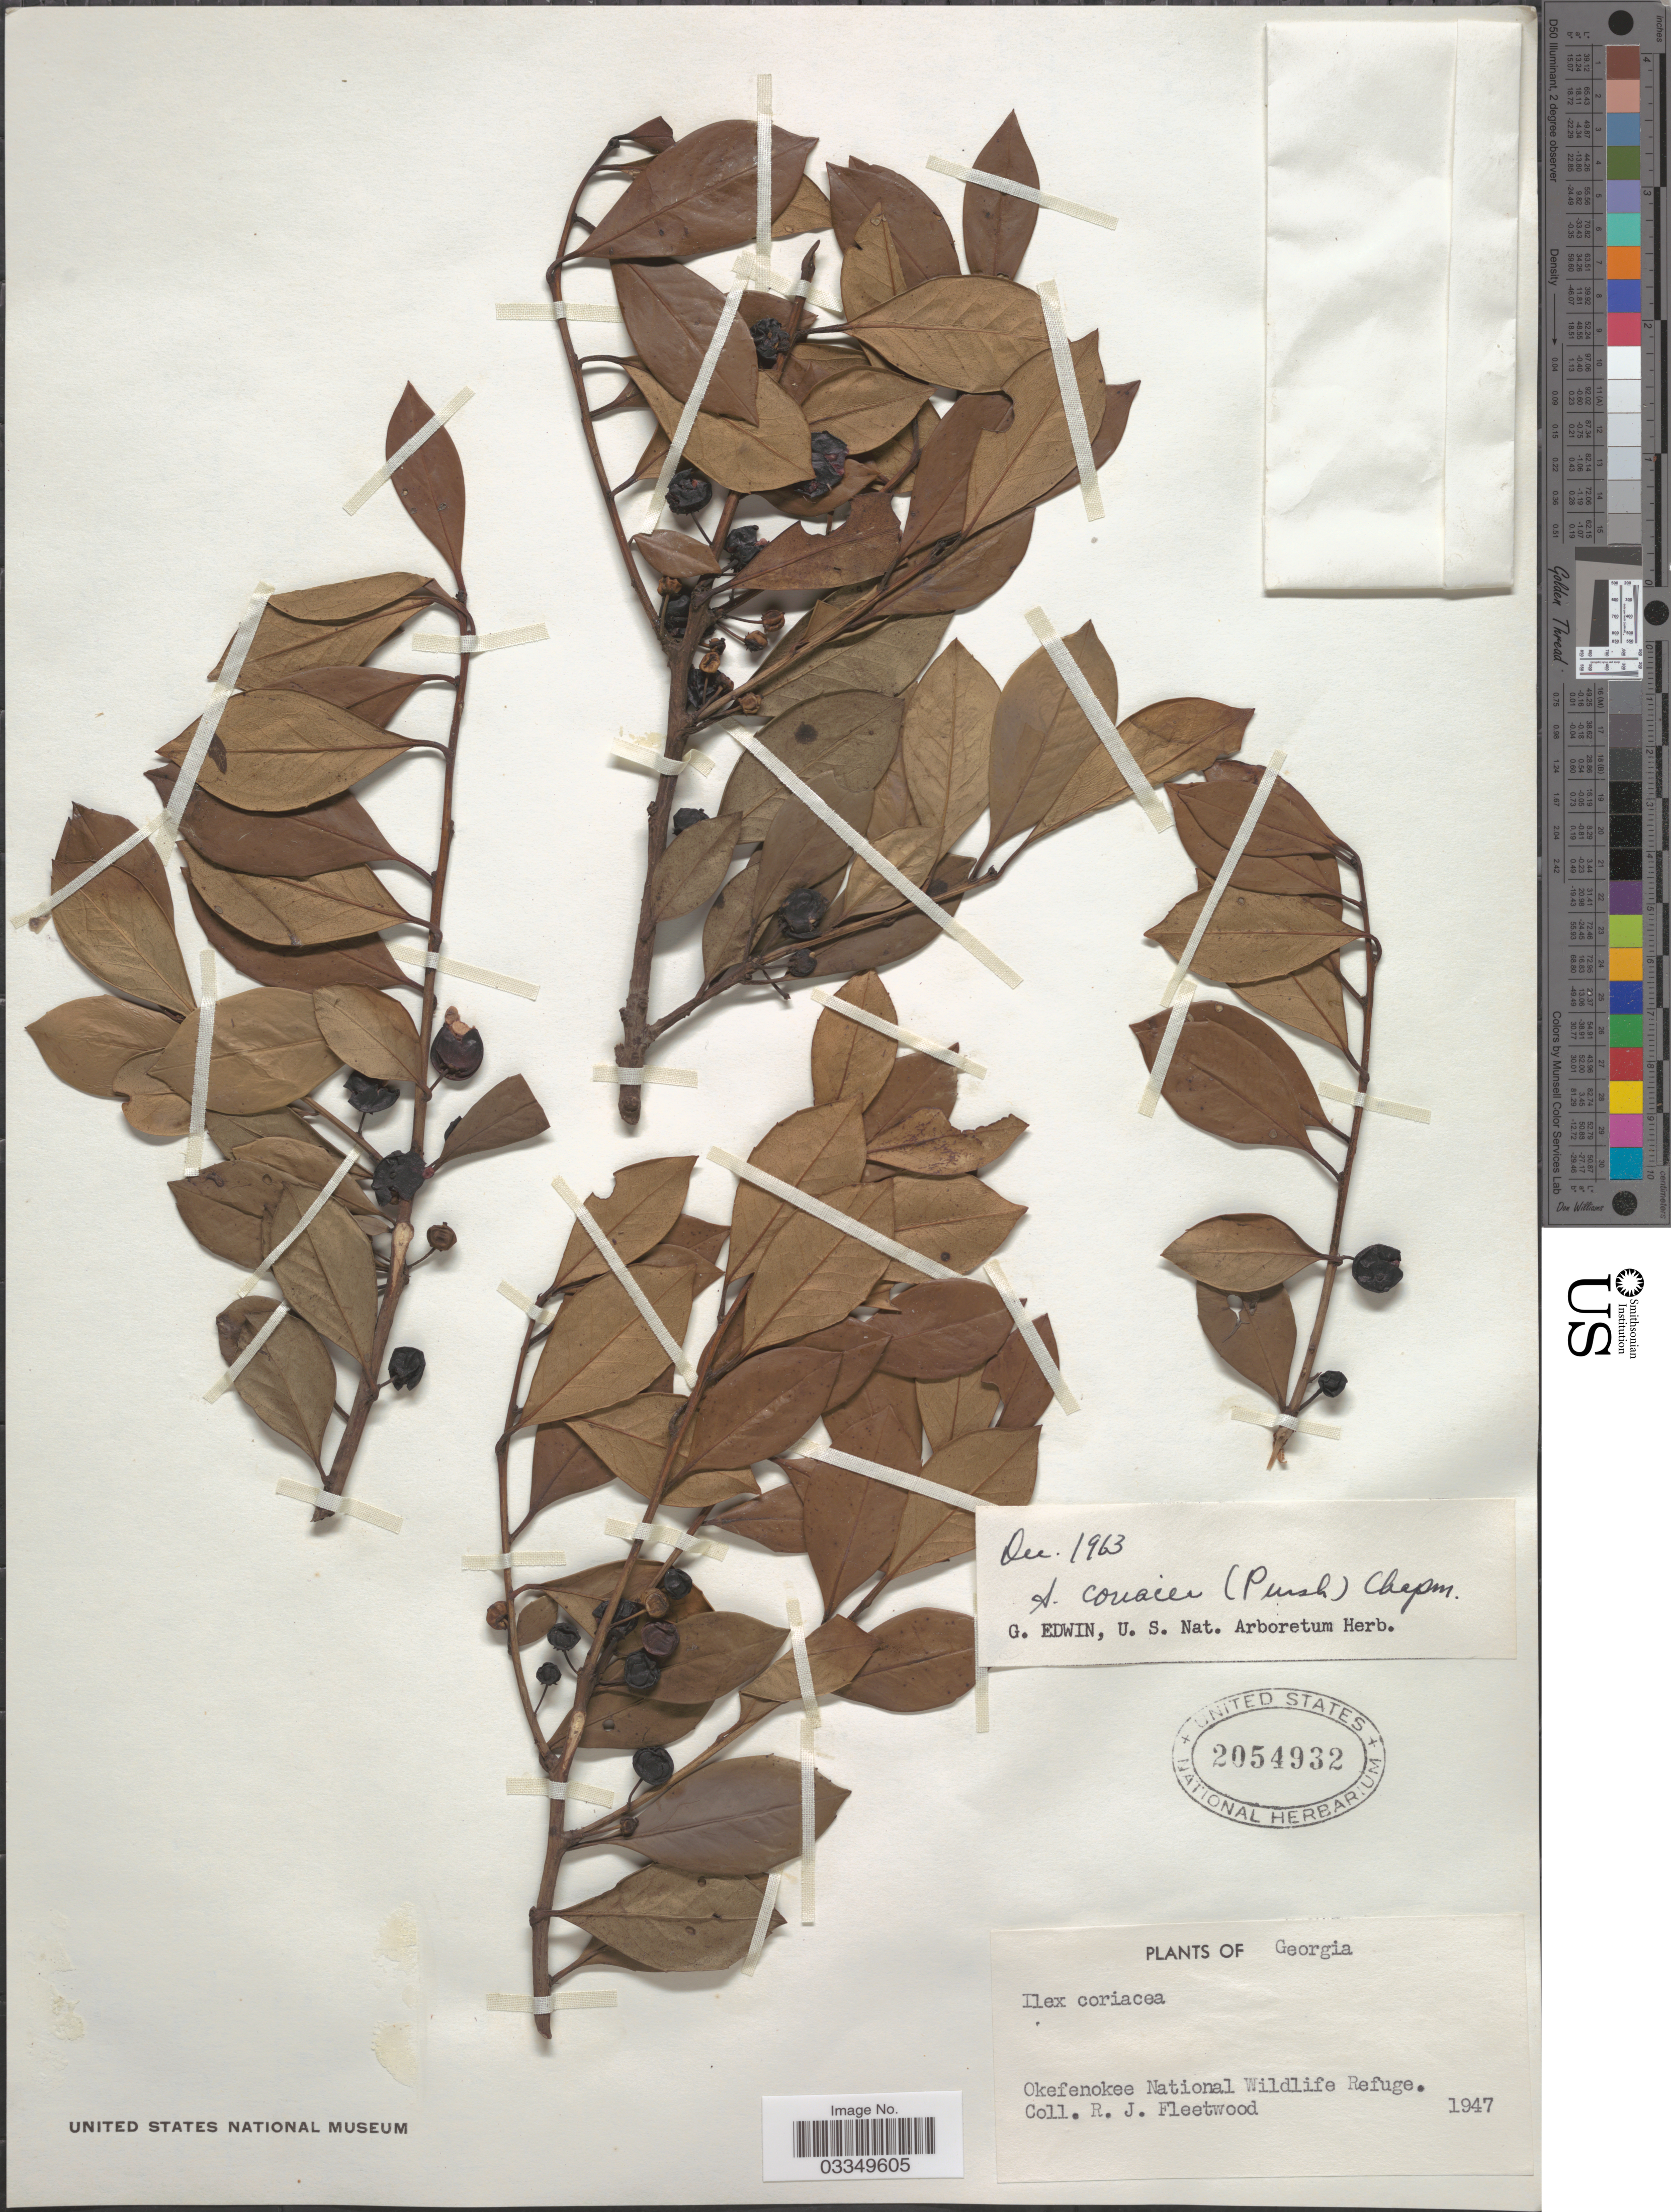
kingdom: Plantae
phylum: Tracheophyta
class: Magnoliopsida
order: Aquifoliales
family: Aquifoliaceae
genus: Ilex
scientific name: Ilex coriacea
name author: (Pursh) Chapm.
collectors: R. J. Fleetwood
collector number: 1947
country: United States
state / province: Georgia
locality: Okefenokee National WildlifeRefuge.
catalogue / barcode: US 2054932